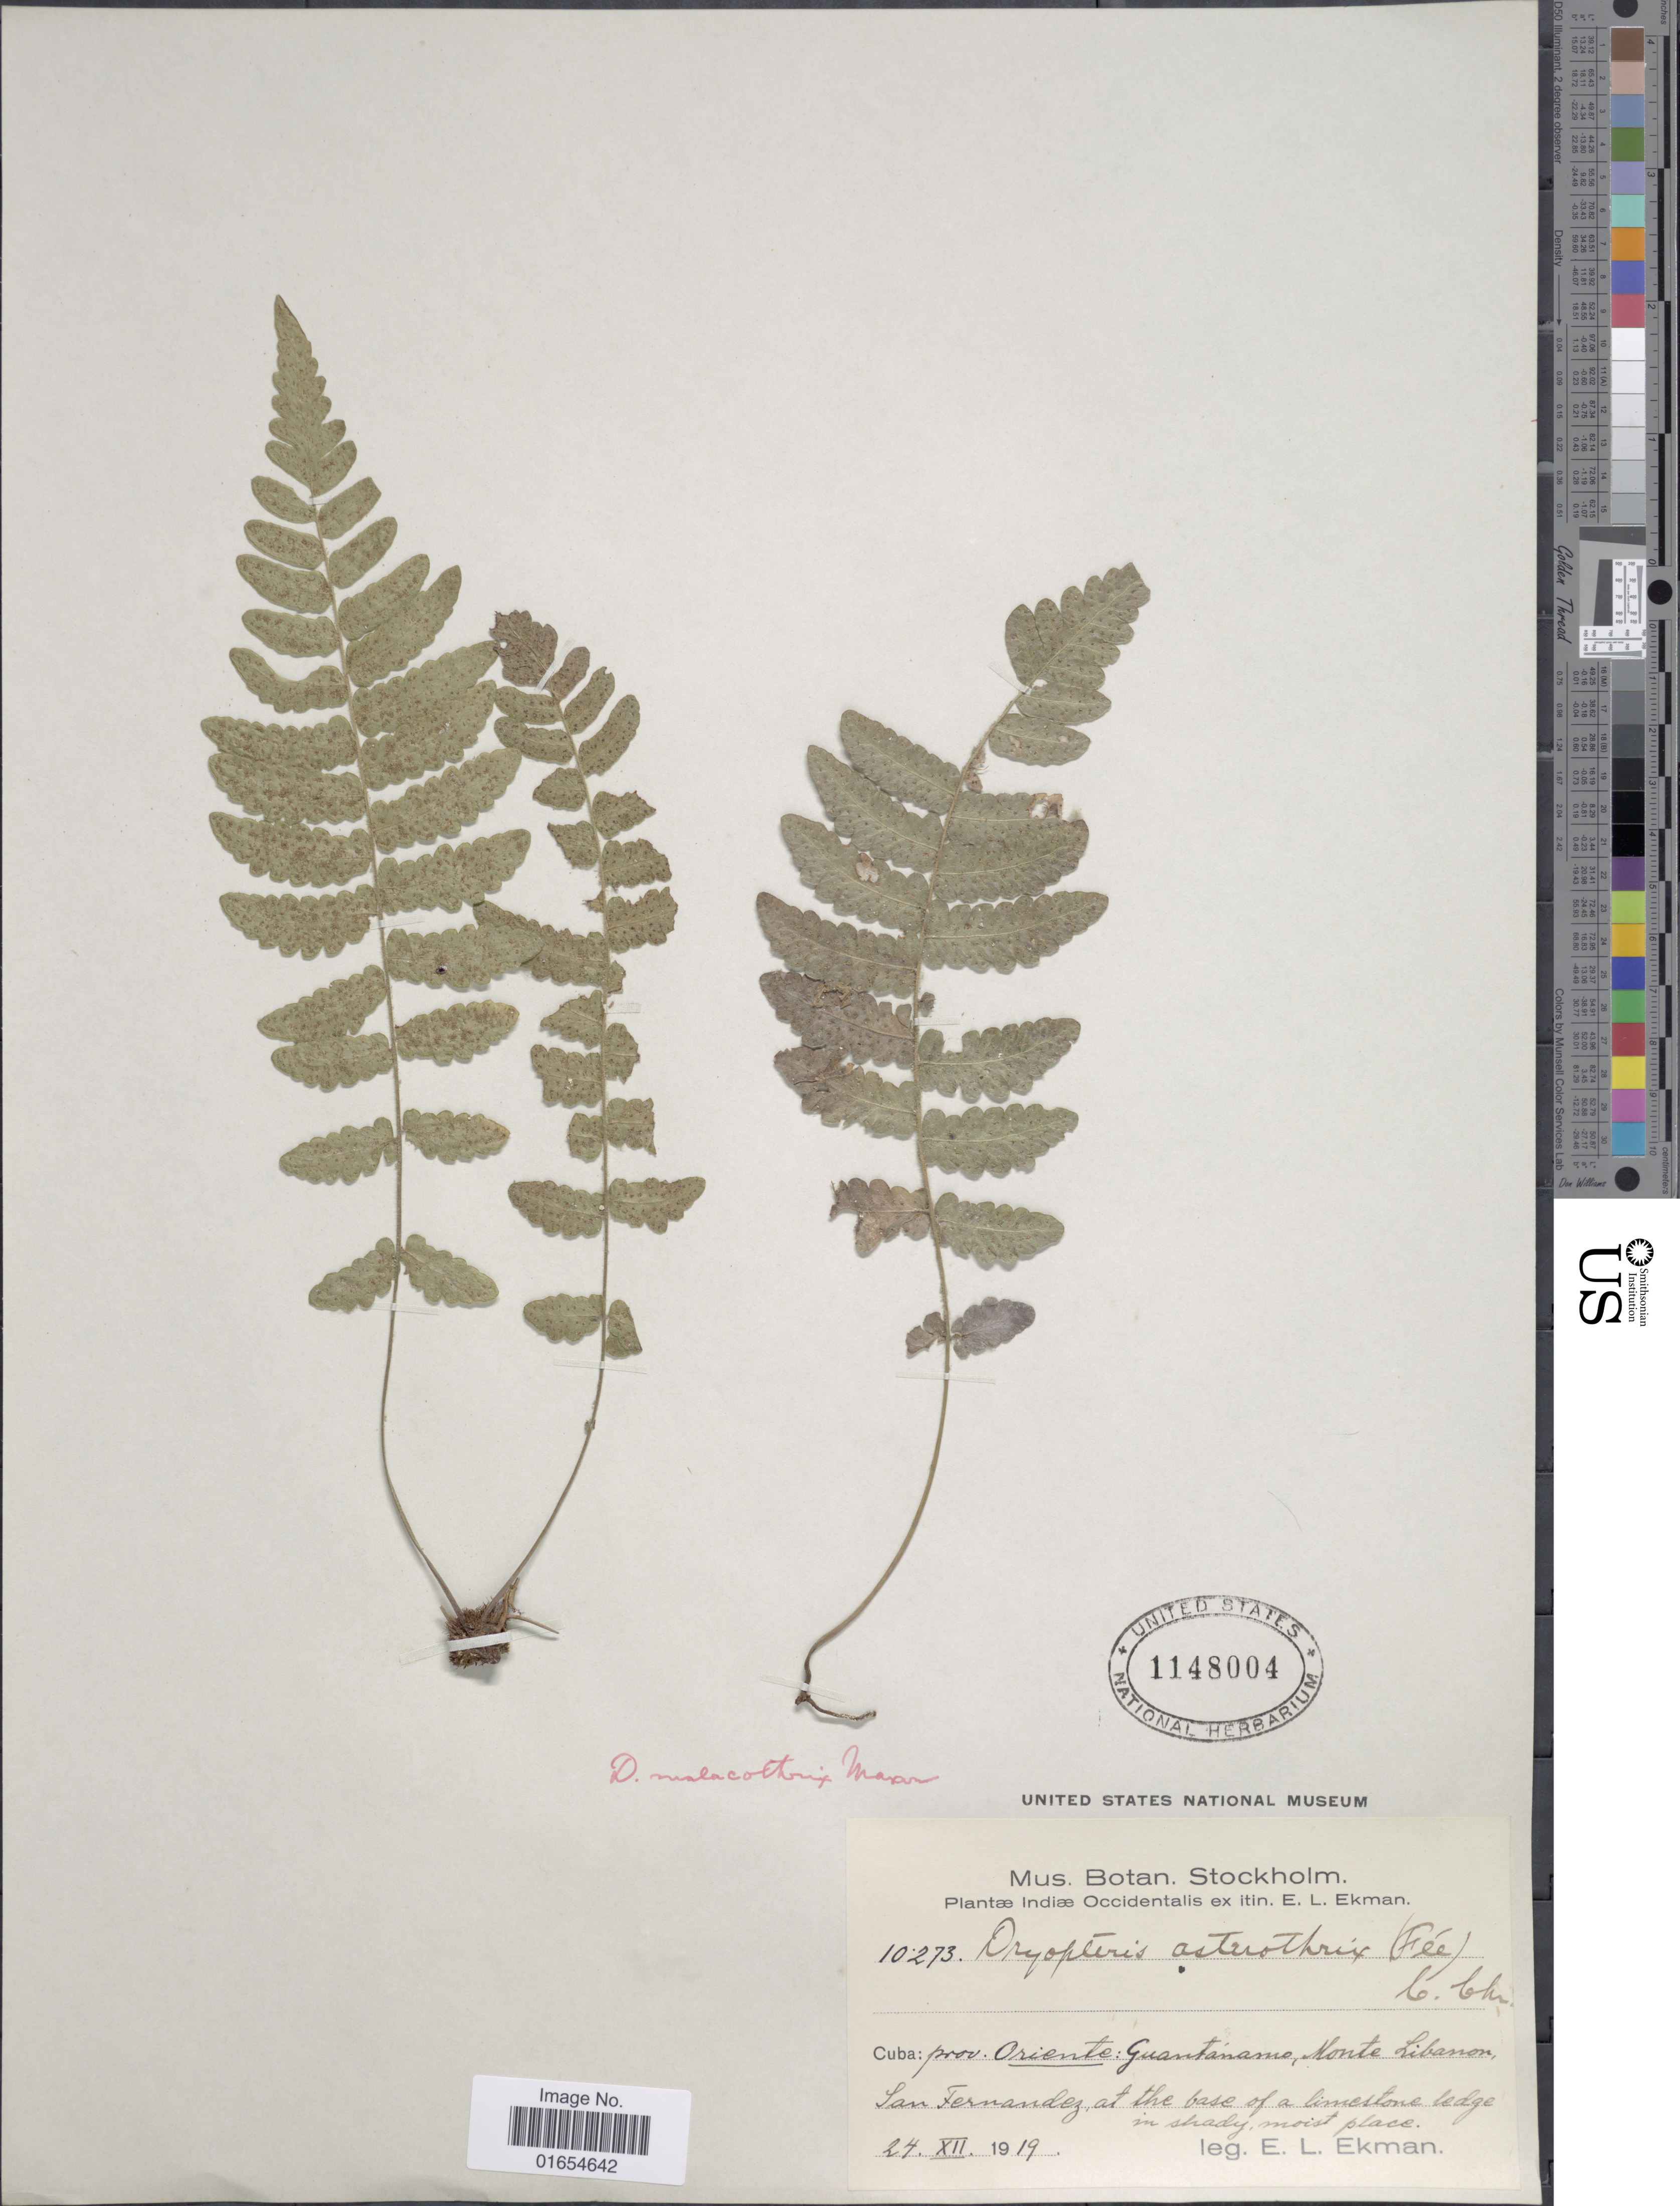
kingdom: Plantae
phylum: Tracheophyta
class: Polypodiopsida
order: Polypodiales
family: Thelypteridaceae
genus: Goniopteris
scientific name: Goniopteris pellita (Willd.) comb. nov., ined 2015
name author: (Willd.)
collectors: E. L. Ekman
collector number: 10273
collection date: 1919-12-24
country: Cuba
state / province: Oriente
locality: Guantanmo, Monte Libanon, San Fernandlez, at the base of a limestone ledge in shady moist place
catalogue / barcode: US 1148004